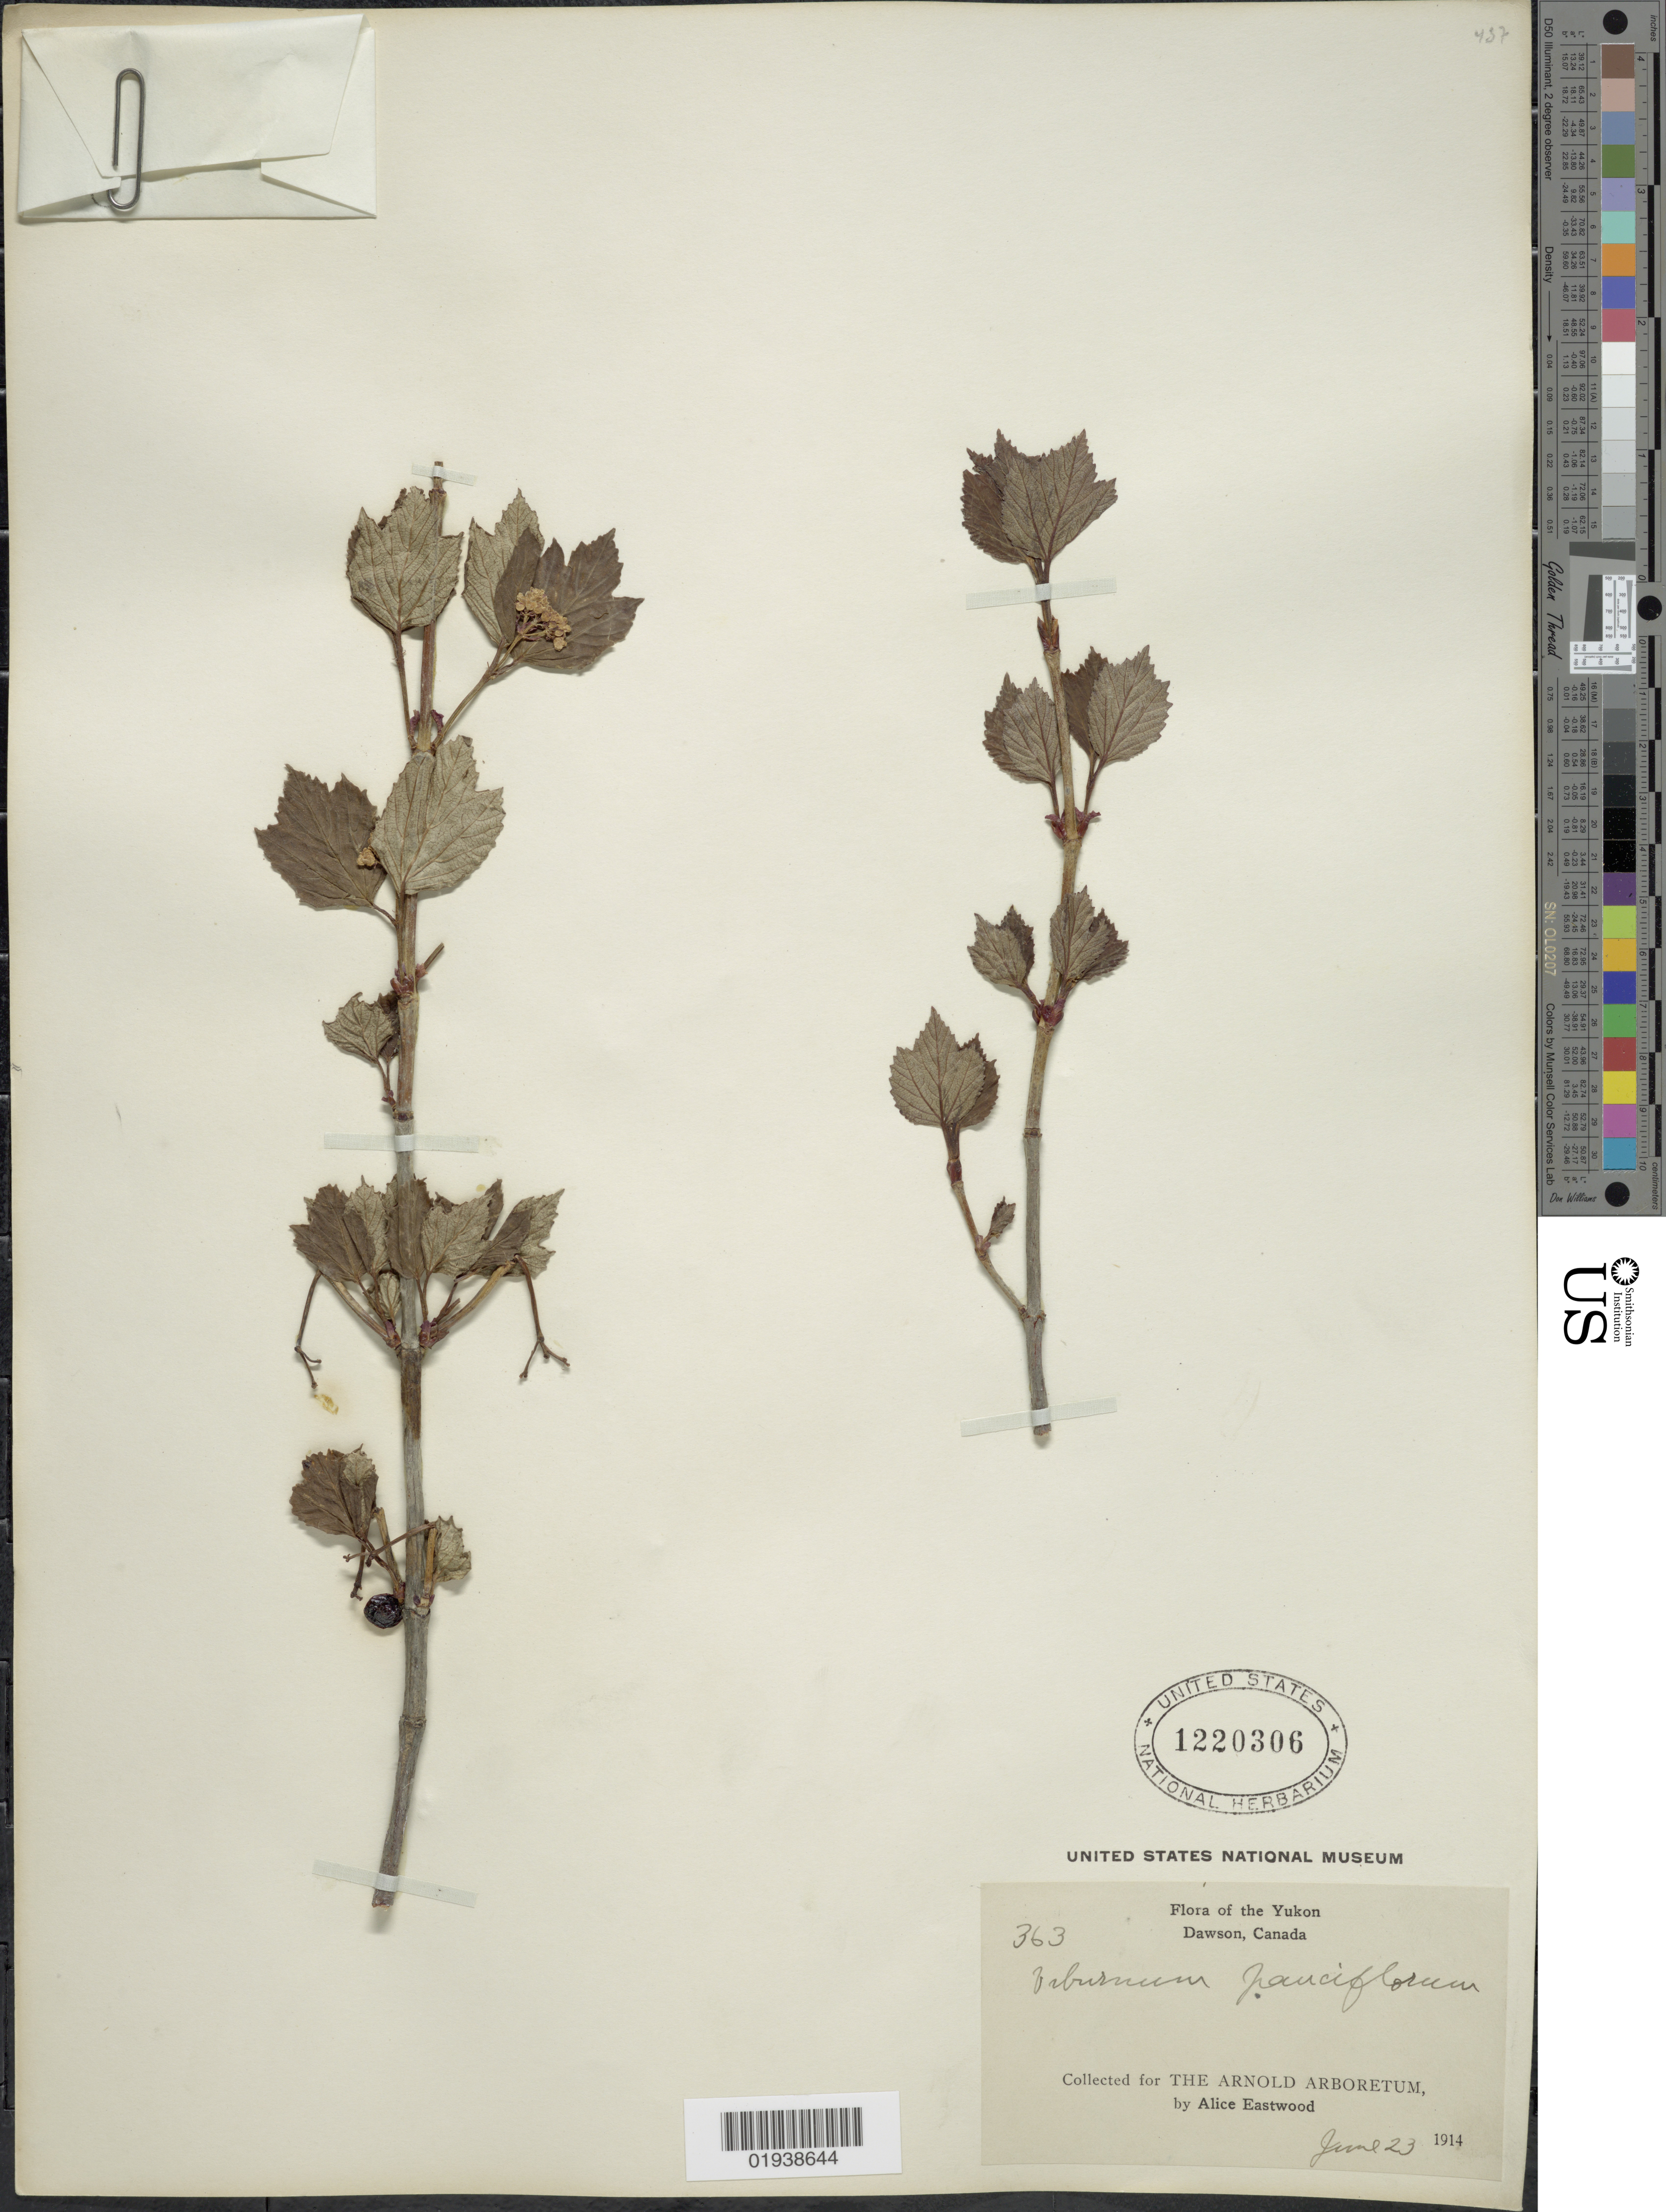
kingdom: Plantae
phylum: Tracheophyta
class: Magnoliopsida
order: Dipsacales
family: Viburnaceae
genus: Viburnum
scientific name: Viburnum edule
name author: (Michx.) Raf.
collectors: A. Eastwood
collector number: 363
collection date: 1914-06-23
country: Canada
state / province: Yukon Territory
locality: The Yukon. Dawson.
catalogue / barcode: US 1220306